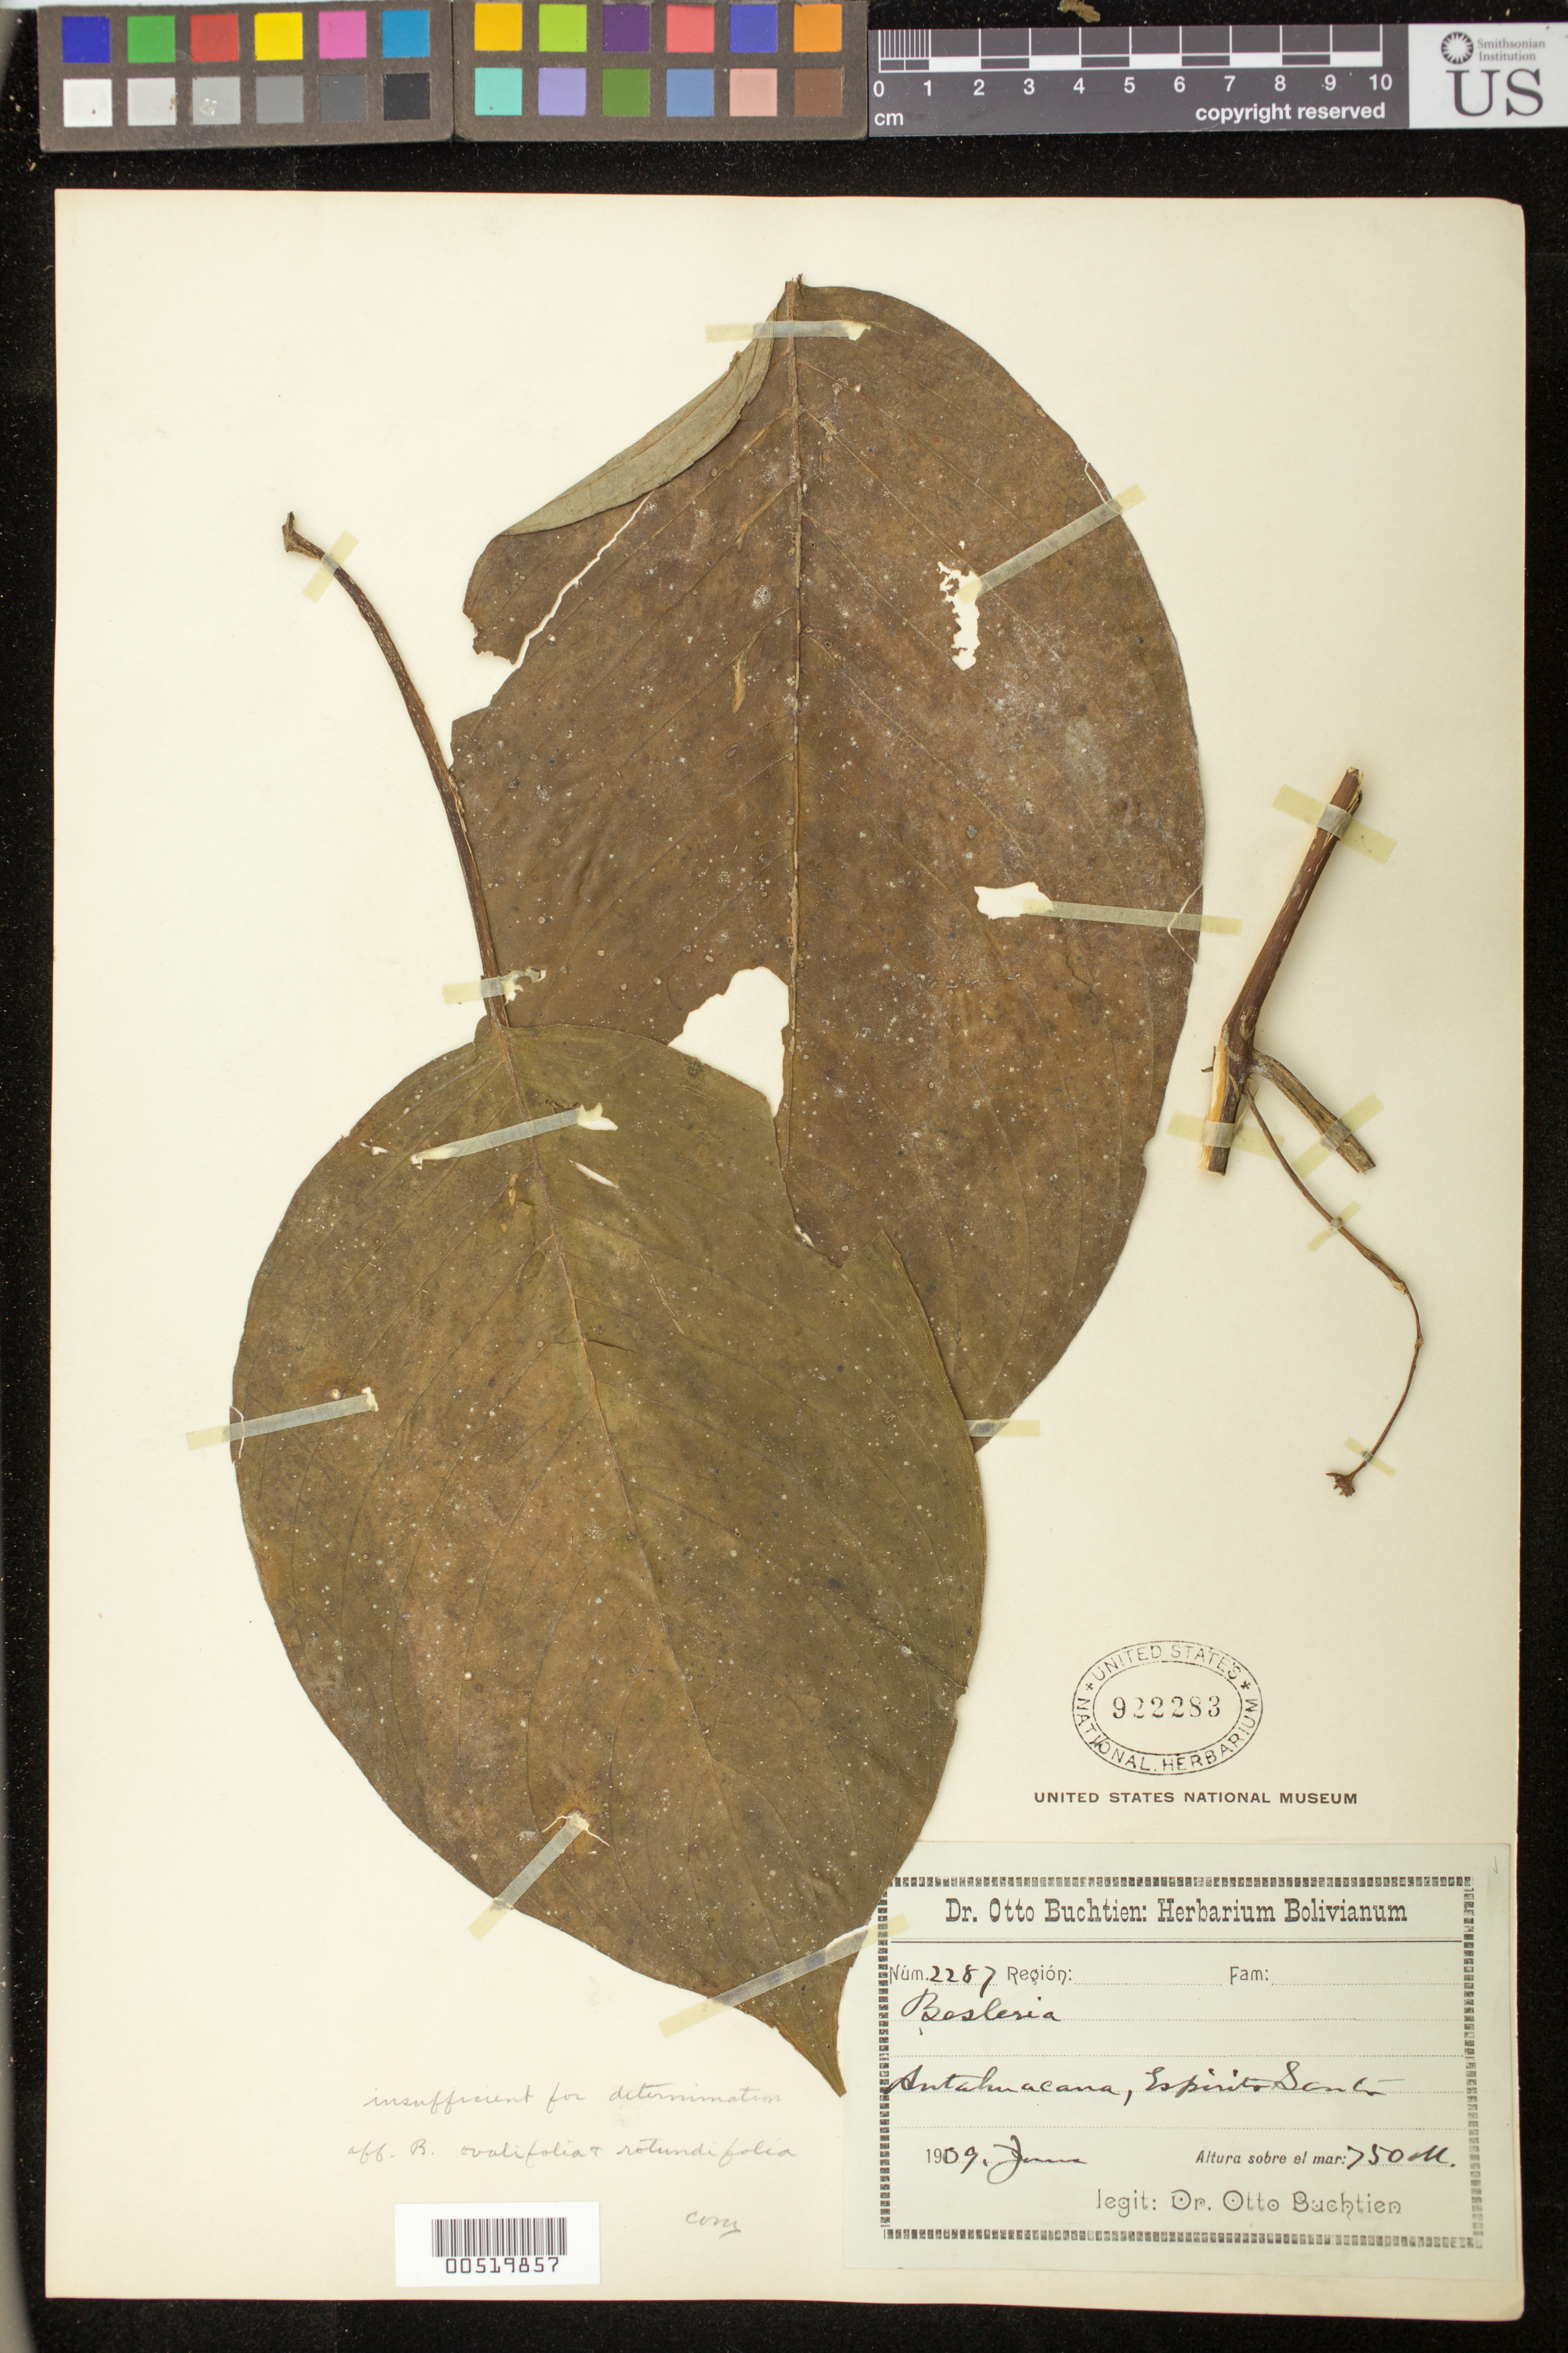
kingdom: Plantae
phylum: Tracheophyta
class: Magnoliopsida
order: Lamiales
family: Gesneriaceae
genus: Besleria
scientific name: Besleria sp.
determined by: Skog, Laurence E.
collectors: O. Buchtien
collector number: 2287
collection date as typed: Jun 1909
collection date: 1909-06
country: Bolivia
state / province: Cochabamba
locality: Antahuacana, Espirito Santo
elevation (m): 750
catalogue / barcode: US 922283